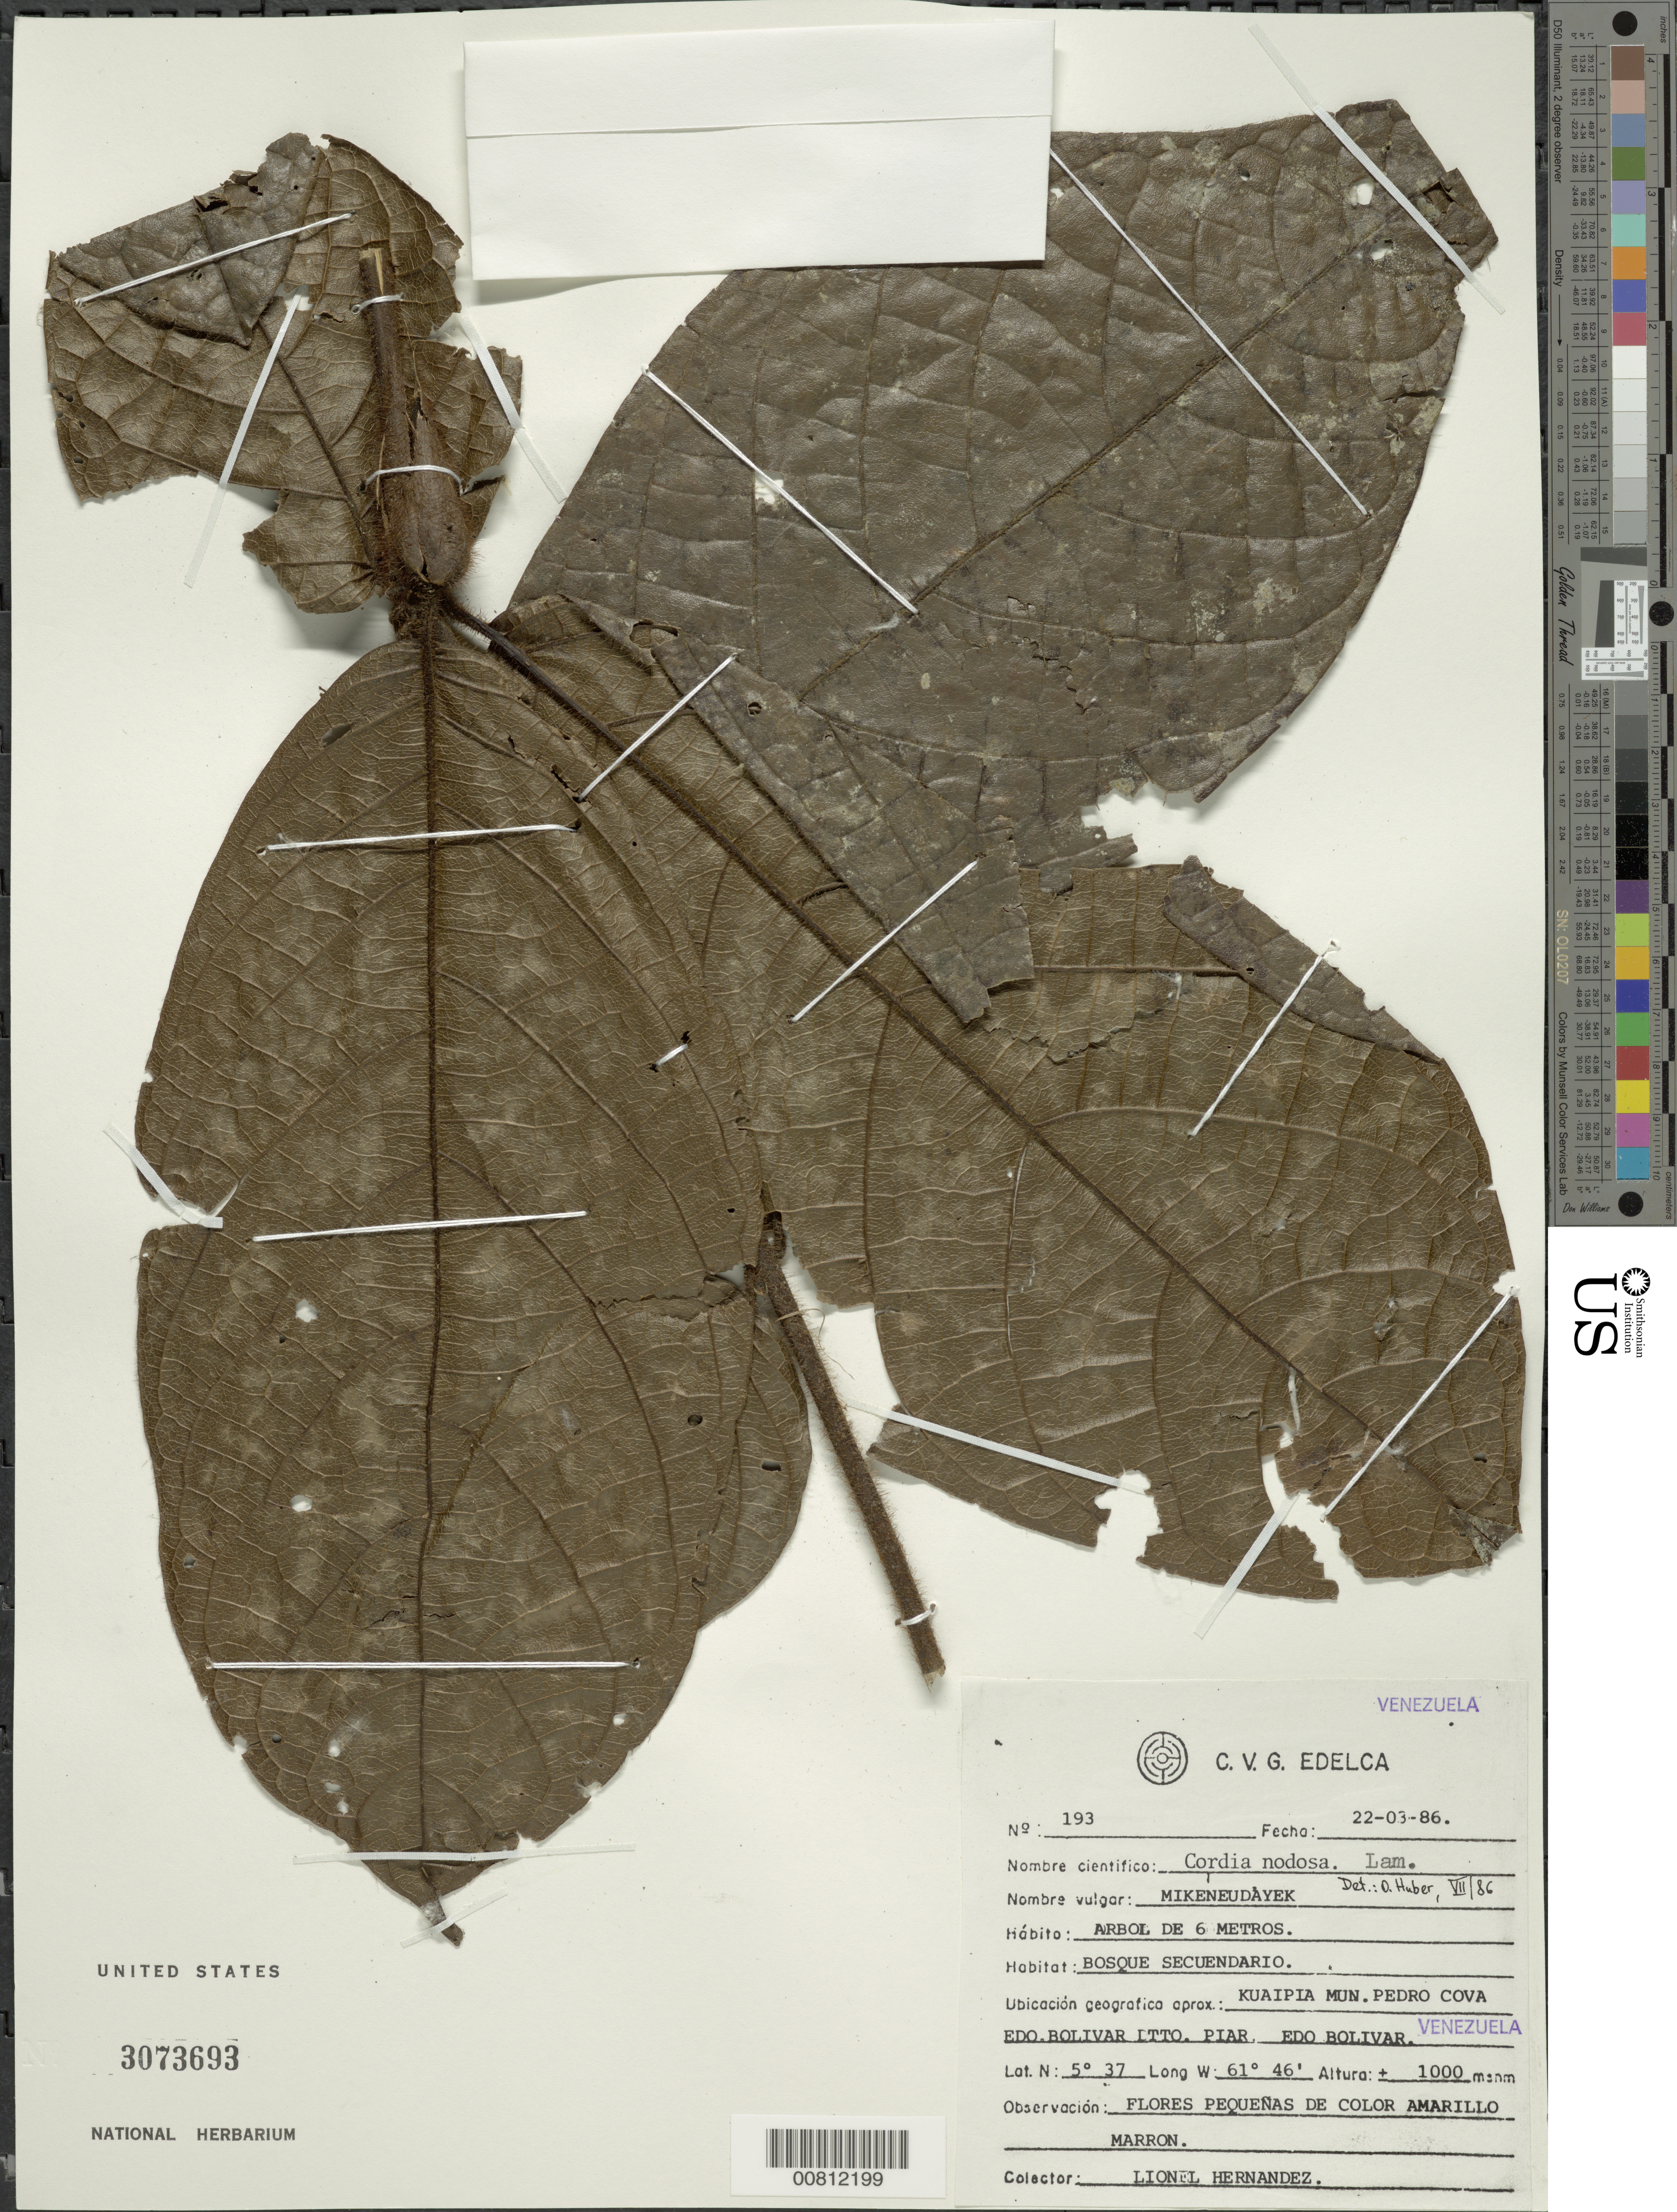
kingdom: Plantae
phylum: Tracheophyta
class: Magnoliopsida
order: Boraginales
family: Cordiaceae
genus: Cordia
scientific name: Cordia nodosa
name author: Lam.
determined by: Huber, Otto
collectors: L. Hernández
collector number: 193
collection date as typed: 22-Mar-86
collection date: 1986-03-22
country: Venezuela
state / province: Bolívar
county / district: Piar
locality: Mun. Pedro Cova, Kuaipia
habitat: Bosque secundario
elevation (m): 1000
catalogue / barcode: US 3073693